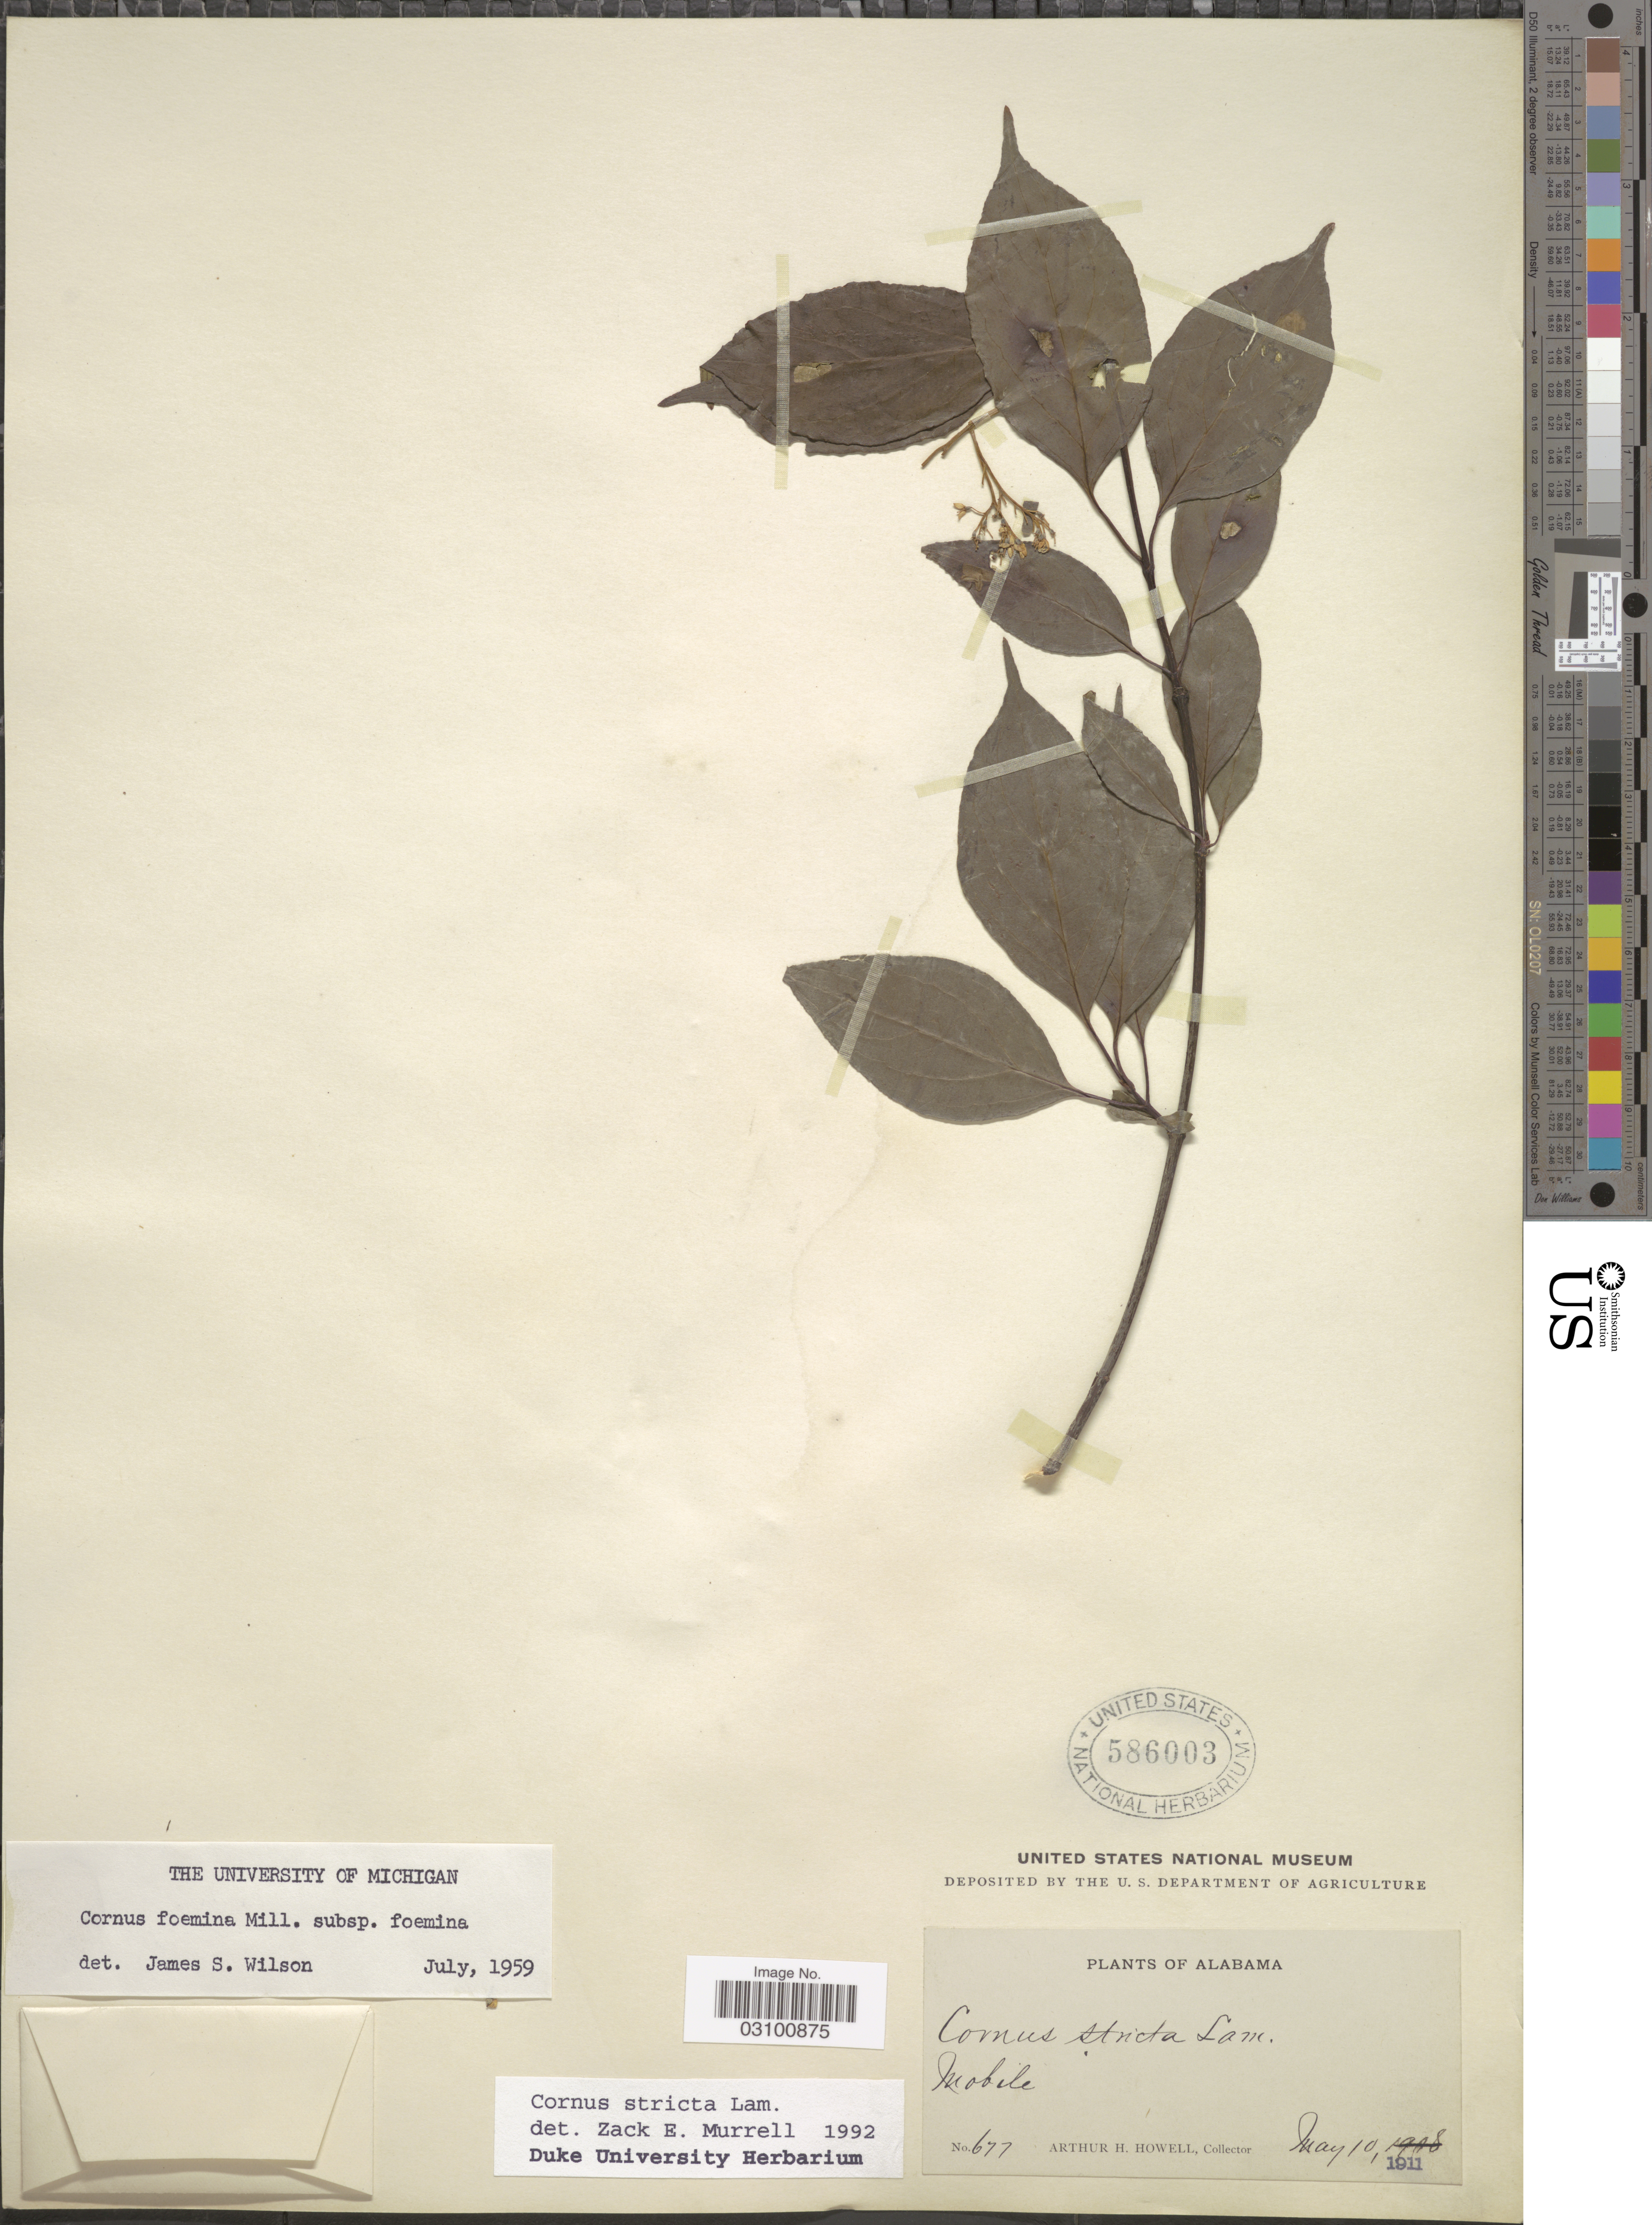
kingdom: Plantae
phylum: Tracheophyta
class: Magnoliopsida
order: Cornales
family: Cornaceae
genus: Cornus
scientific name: Cornus stricta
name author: Lam.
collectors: A. H. Howell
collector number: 677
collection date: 1911-05-10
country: United States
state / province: Alabama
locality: Mobile.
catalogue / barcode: US 586003